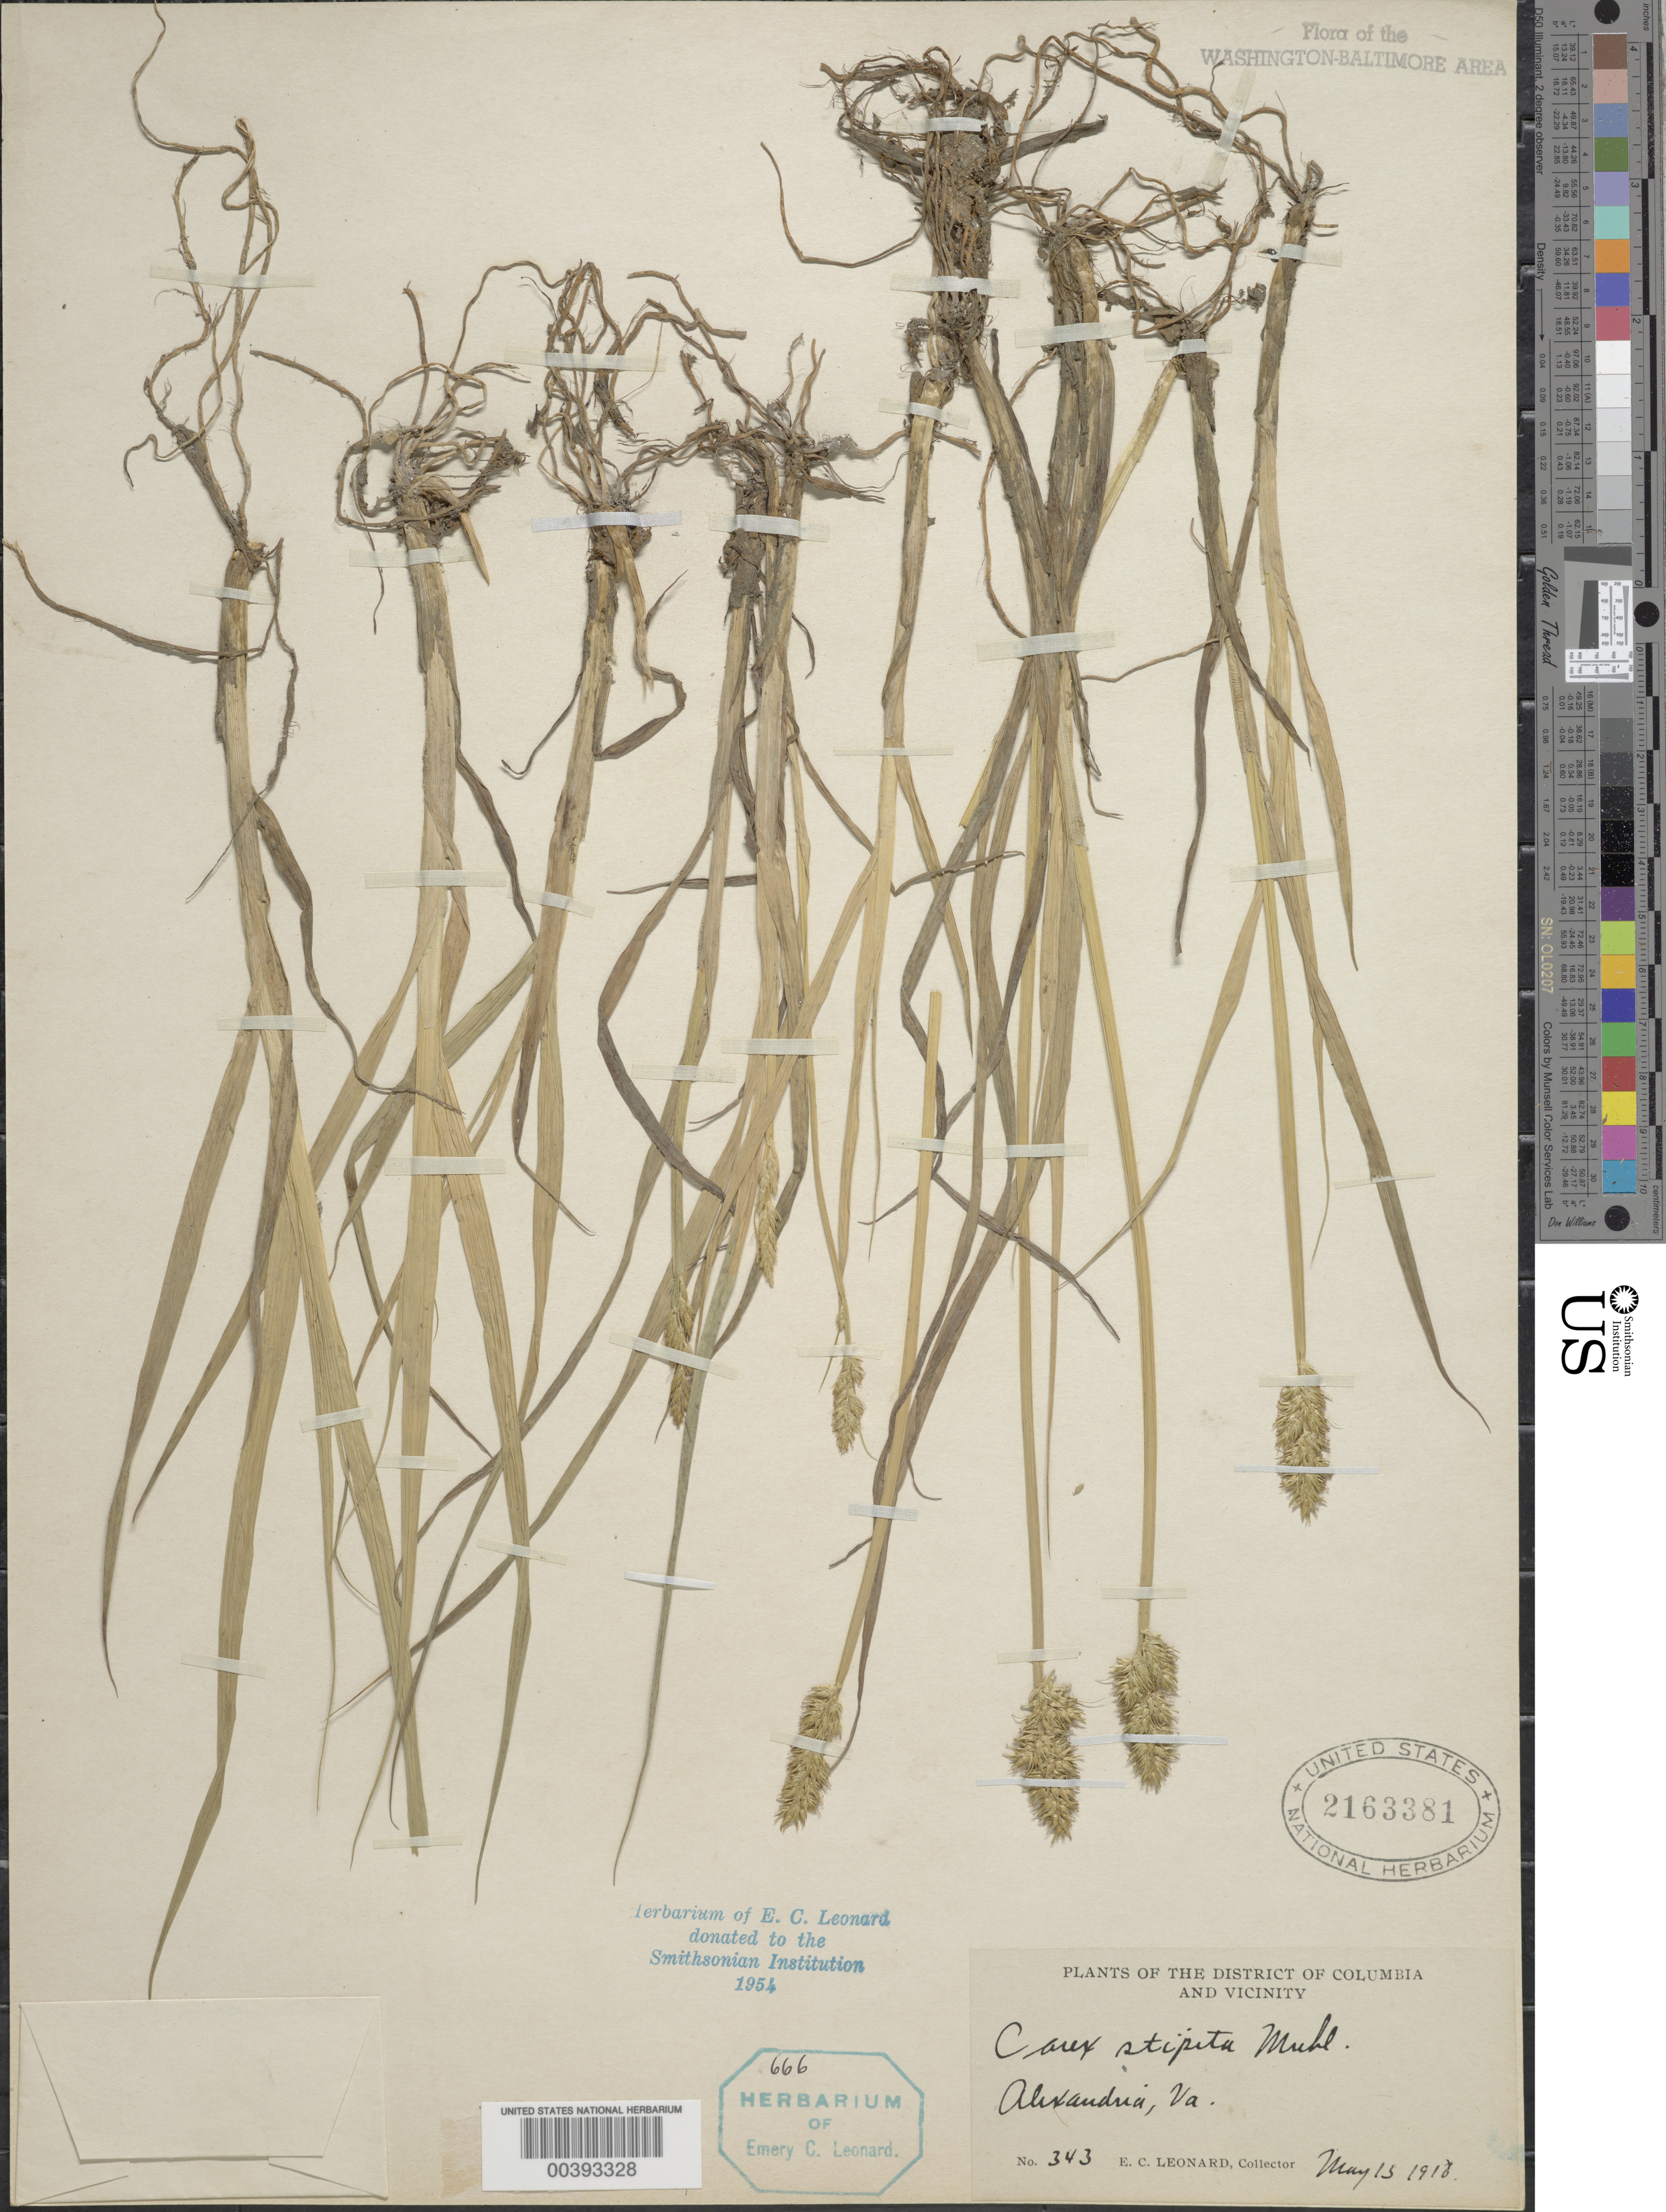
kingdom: Plantae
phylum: Tracheophyta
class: Liliopsida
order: Poales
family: Cyperaceae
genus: Carex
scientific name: Carex stipata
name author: Muhl. ex Willd.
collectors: E. C. Leonard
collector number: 343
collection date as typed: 13 May 1918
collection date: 1918-05-13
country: United States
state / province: Virginia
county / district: City of Alexandria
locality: Alexandria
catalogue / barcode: US 2163381